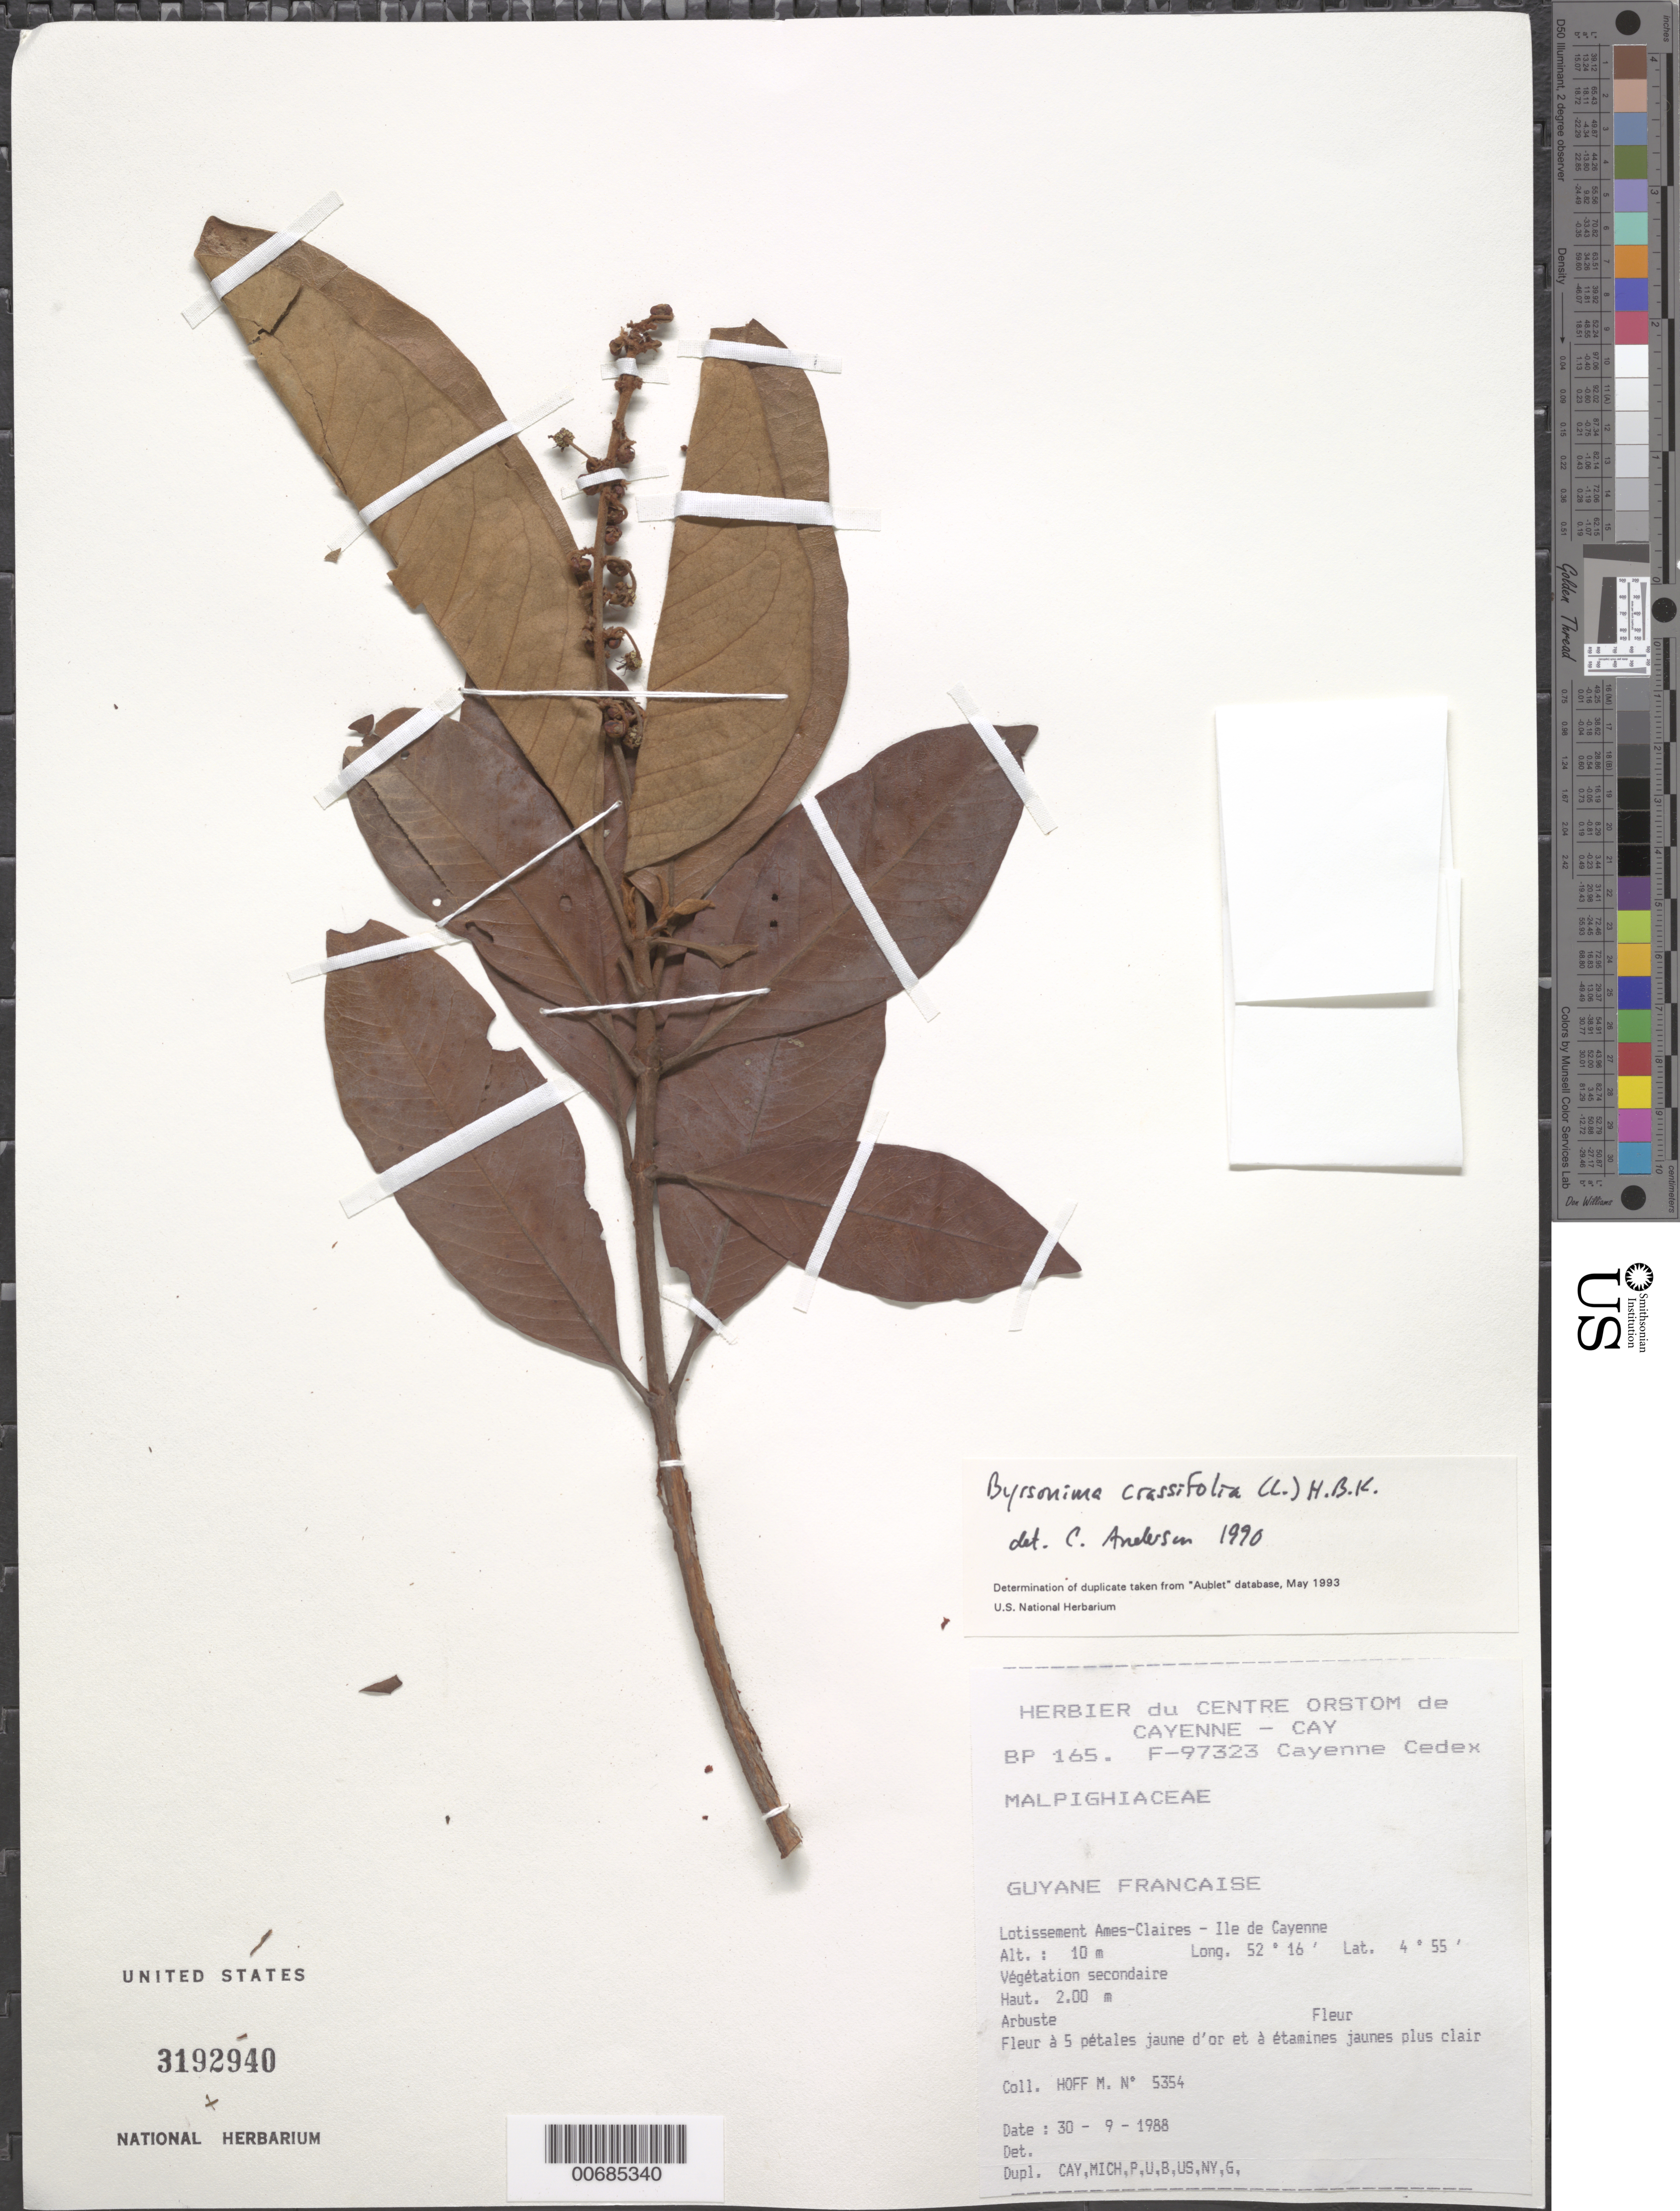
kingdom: Plantae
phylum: Tracheophyta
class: Magnoliopsida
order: Malpighiales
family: Malpighiaceae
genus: Byrsonima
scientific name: Byrsonima crassifolia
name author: (L.) Kunth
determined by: Anderson, C.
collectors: M. Hoff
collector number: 5354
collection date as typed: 30-Sep-88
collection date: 1988-09-30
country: French Guiana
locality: Lotissement Ames-Claires, Ile de Cayenne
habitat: Secondary vegetation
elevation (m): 10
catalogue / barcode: US 3192940